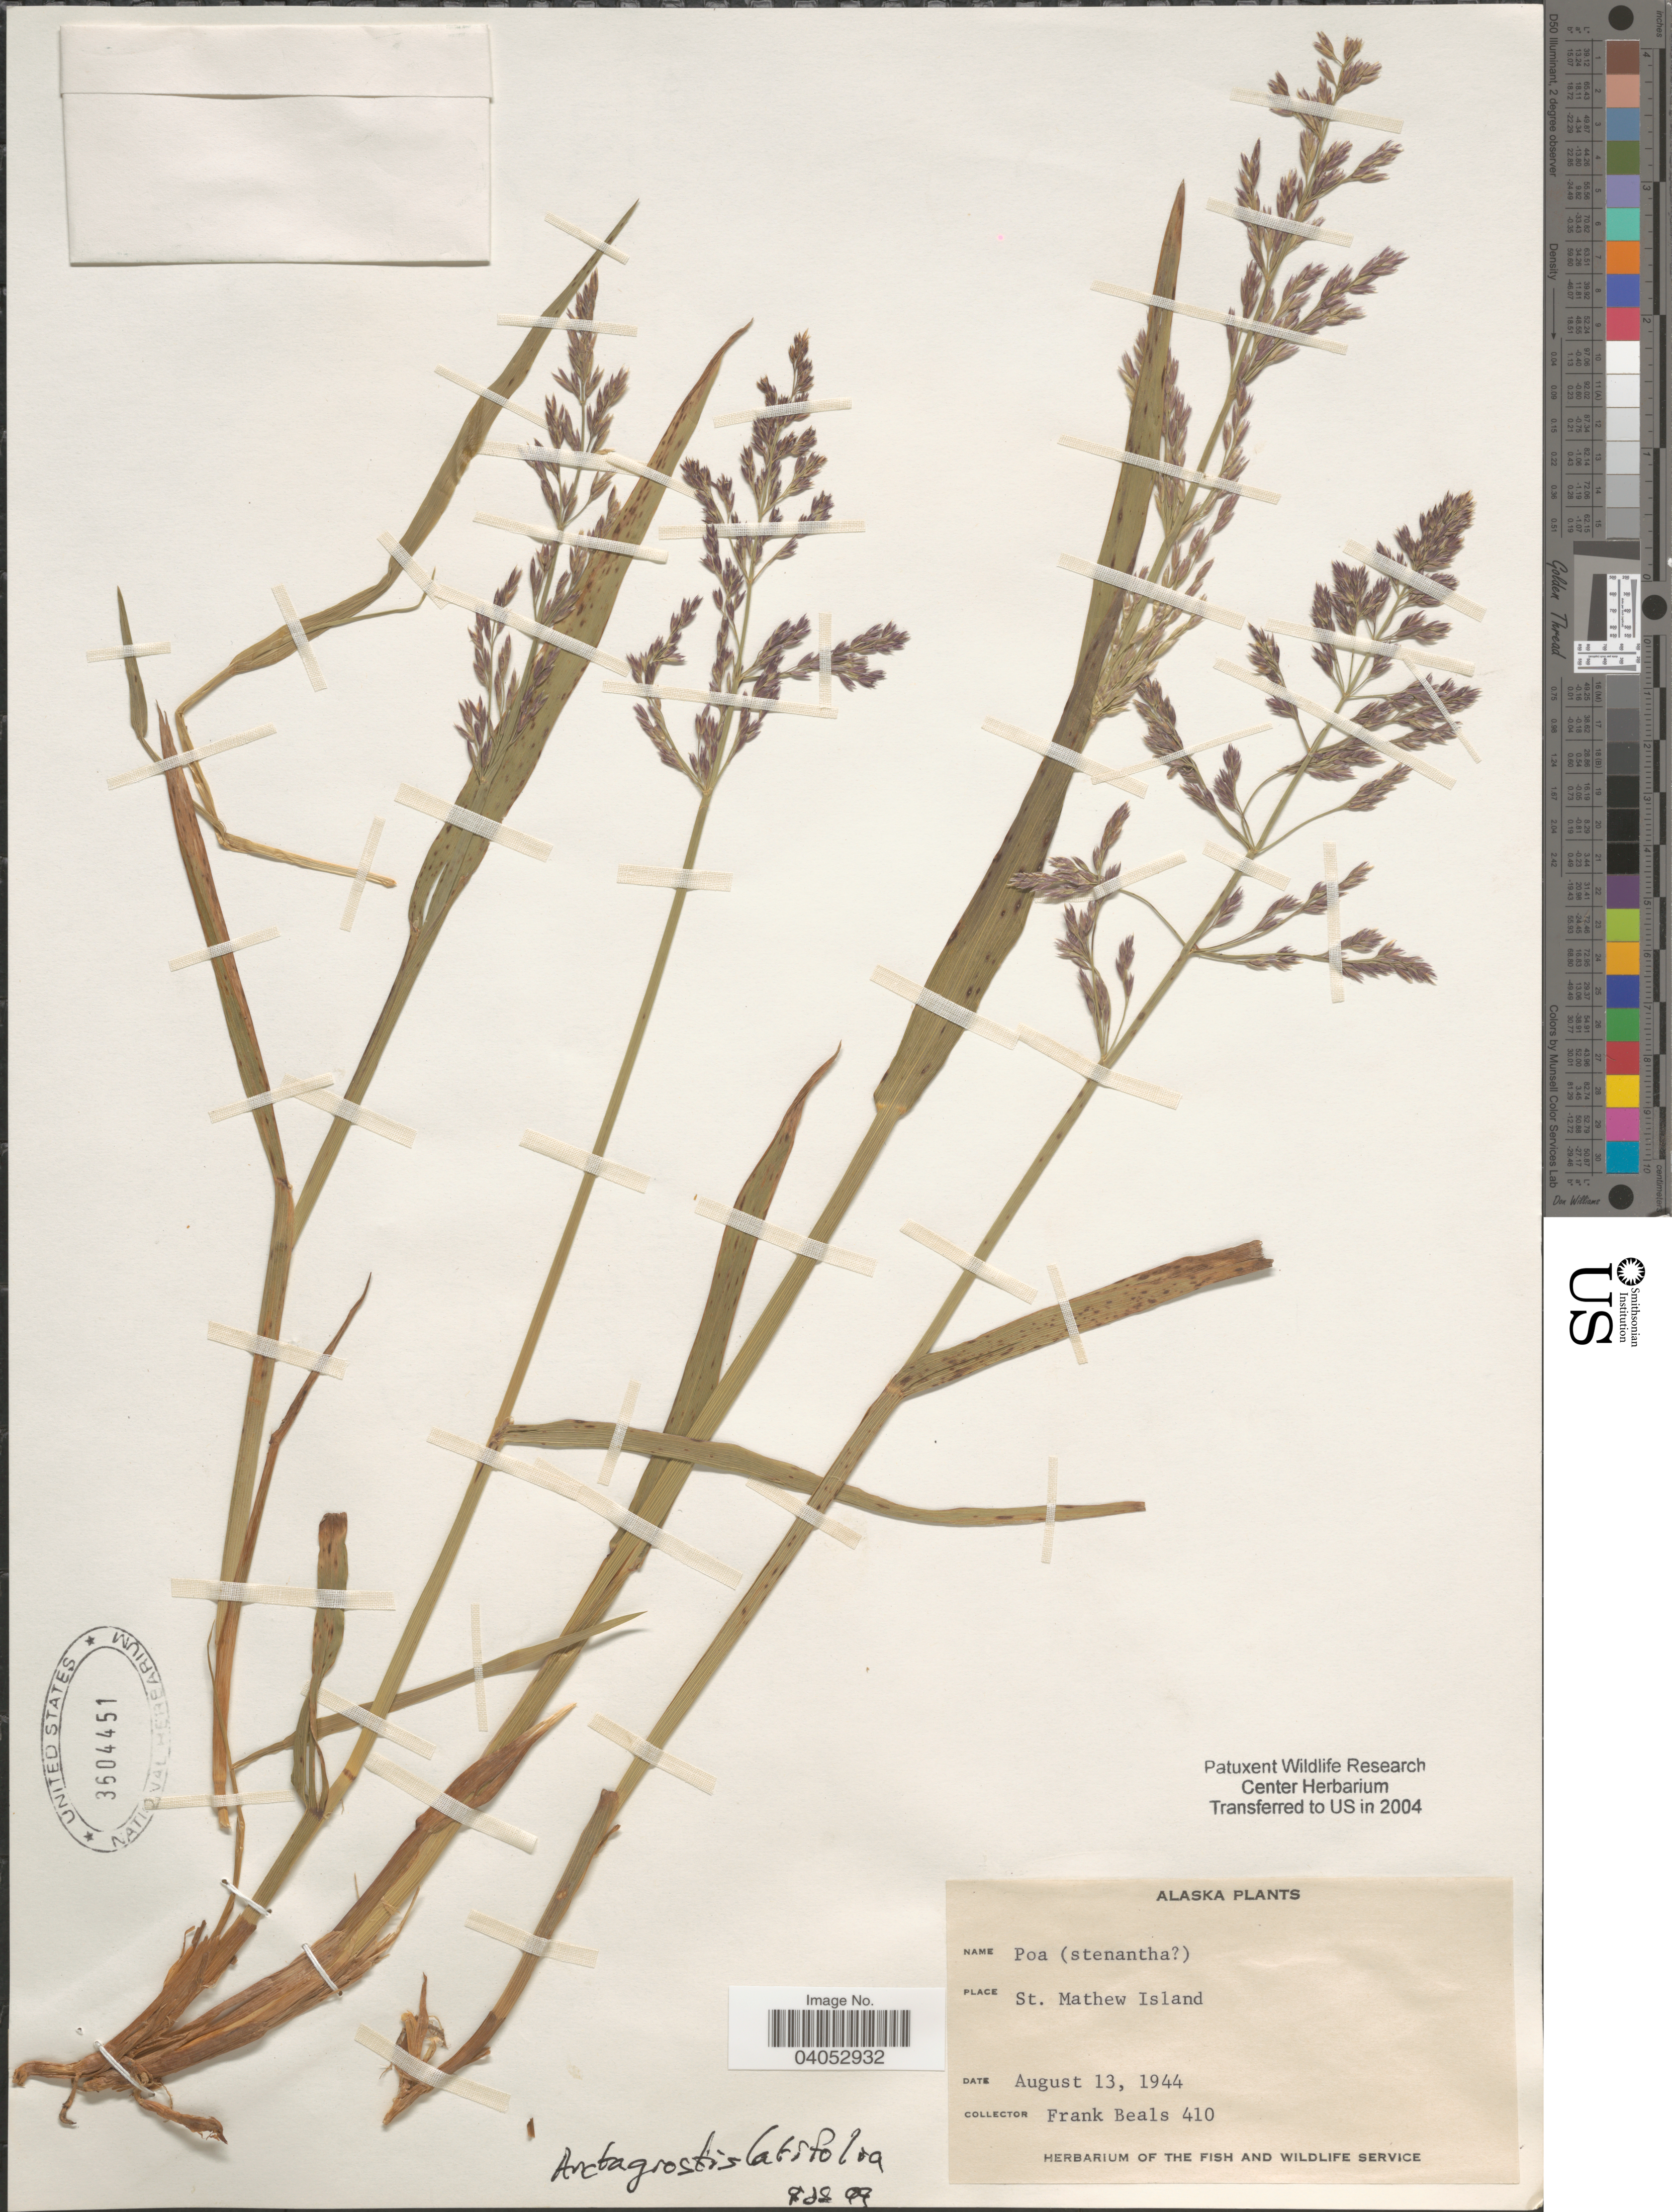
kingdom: Plantae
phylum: Tracheophyta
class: Liliopsida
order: Poales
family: Poaceae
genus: Arctagrostis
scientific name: Arctagrostis latifolia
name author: (R. Br.) Griseb.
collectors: F. Beals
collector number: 410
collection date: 1944-08-13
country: United States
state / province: Alaska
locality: St. Mathew Island.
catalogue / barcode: US 3604451